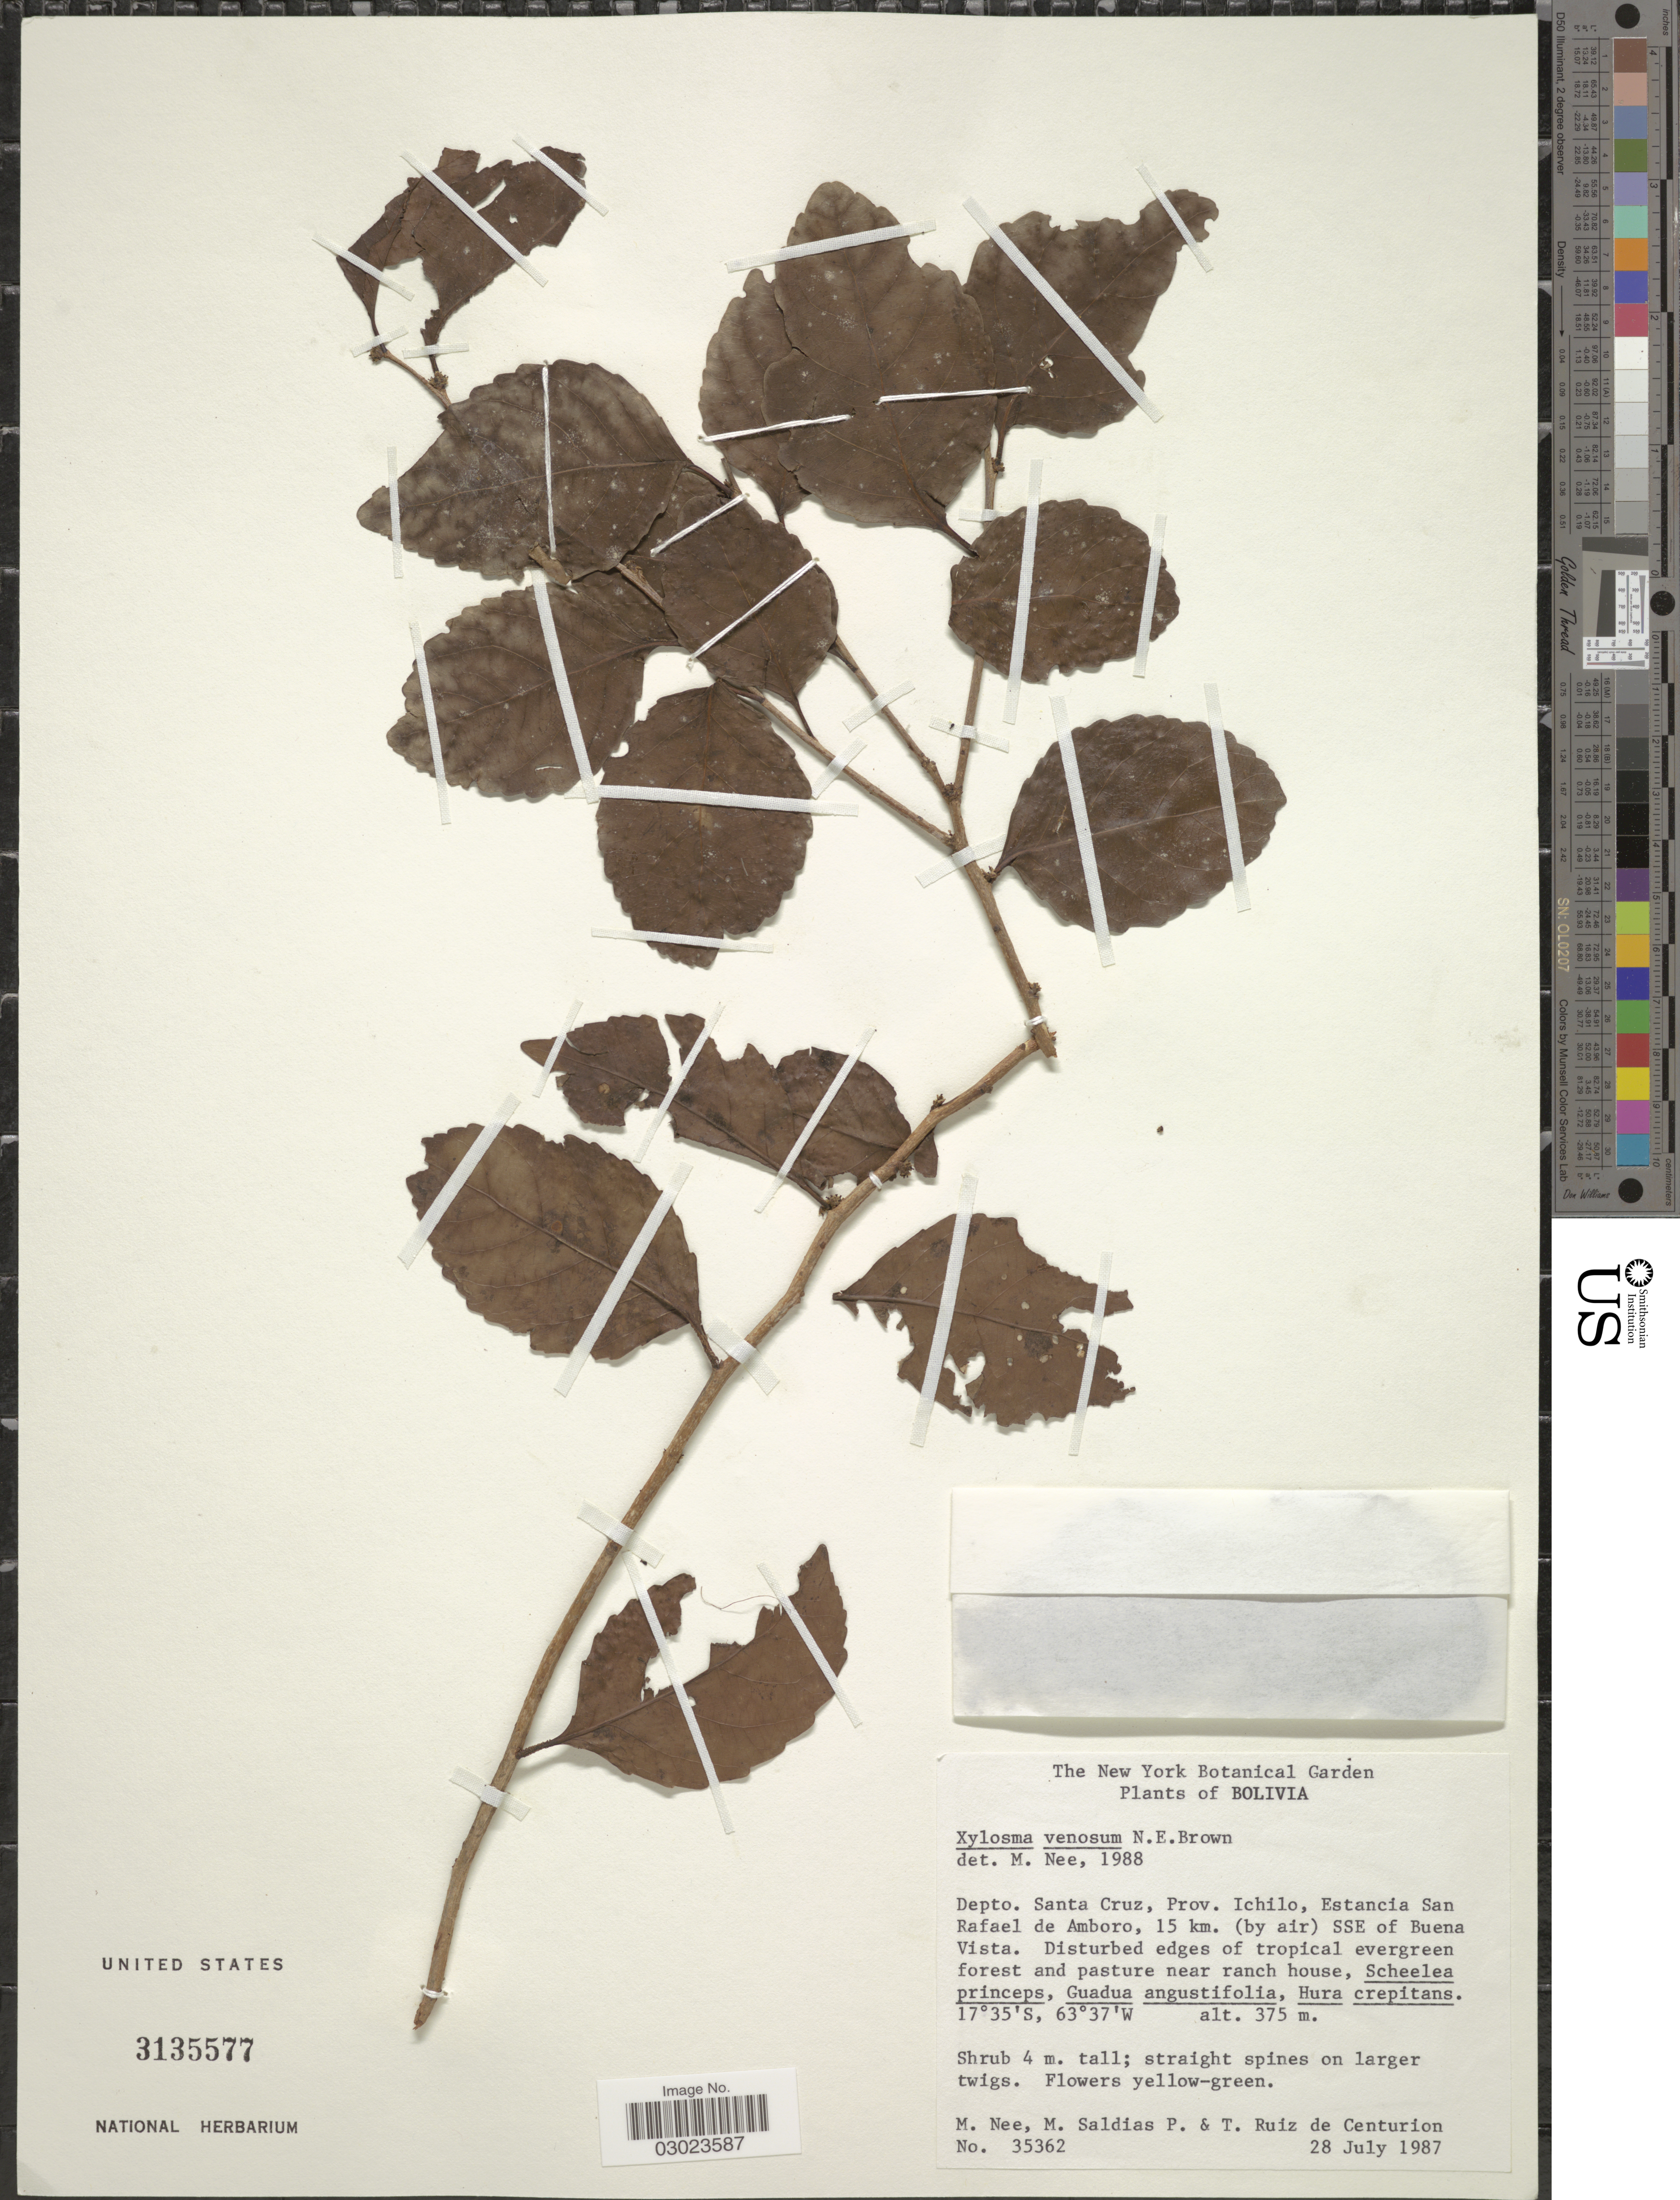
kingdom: Plantae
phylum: Tracheophyta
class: Magnoliopsida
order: Malpighiales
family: Salicaceae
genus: Xylosma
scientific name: Xylosma venosa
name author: N.E. Br.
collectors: M. Nee, M. Saldias P. & T. De Centurion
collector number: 35362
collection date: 1987-07-28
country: Bolivia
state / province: Santa Cruz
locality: Depto. Santa Cruz, prov. Ichilo, Estancia San Rafael de Amboro, 15 km. (by air) SSE of Buena Vista.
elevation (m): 375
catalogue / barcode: US 3135577